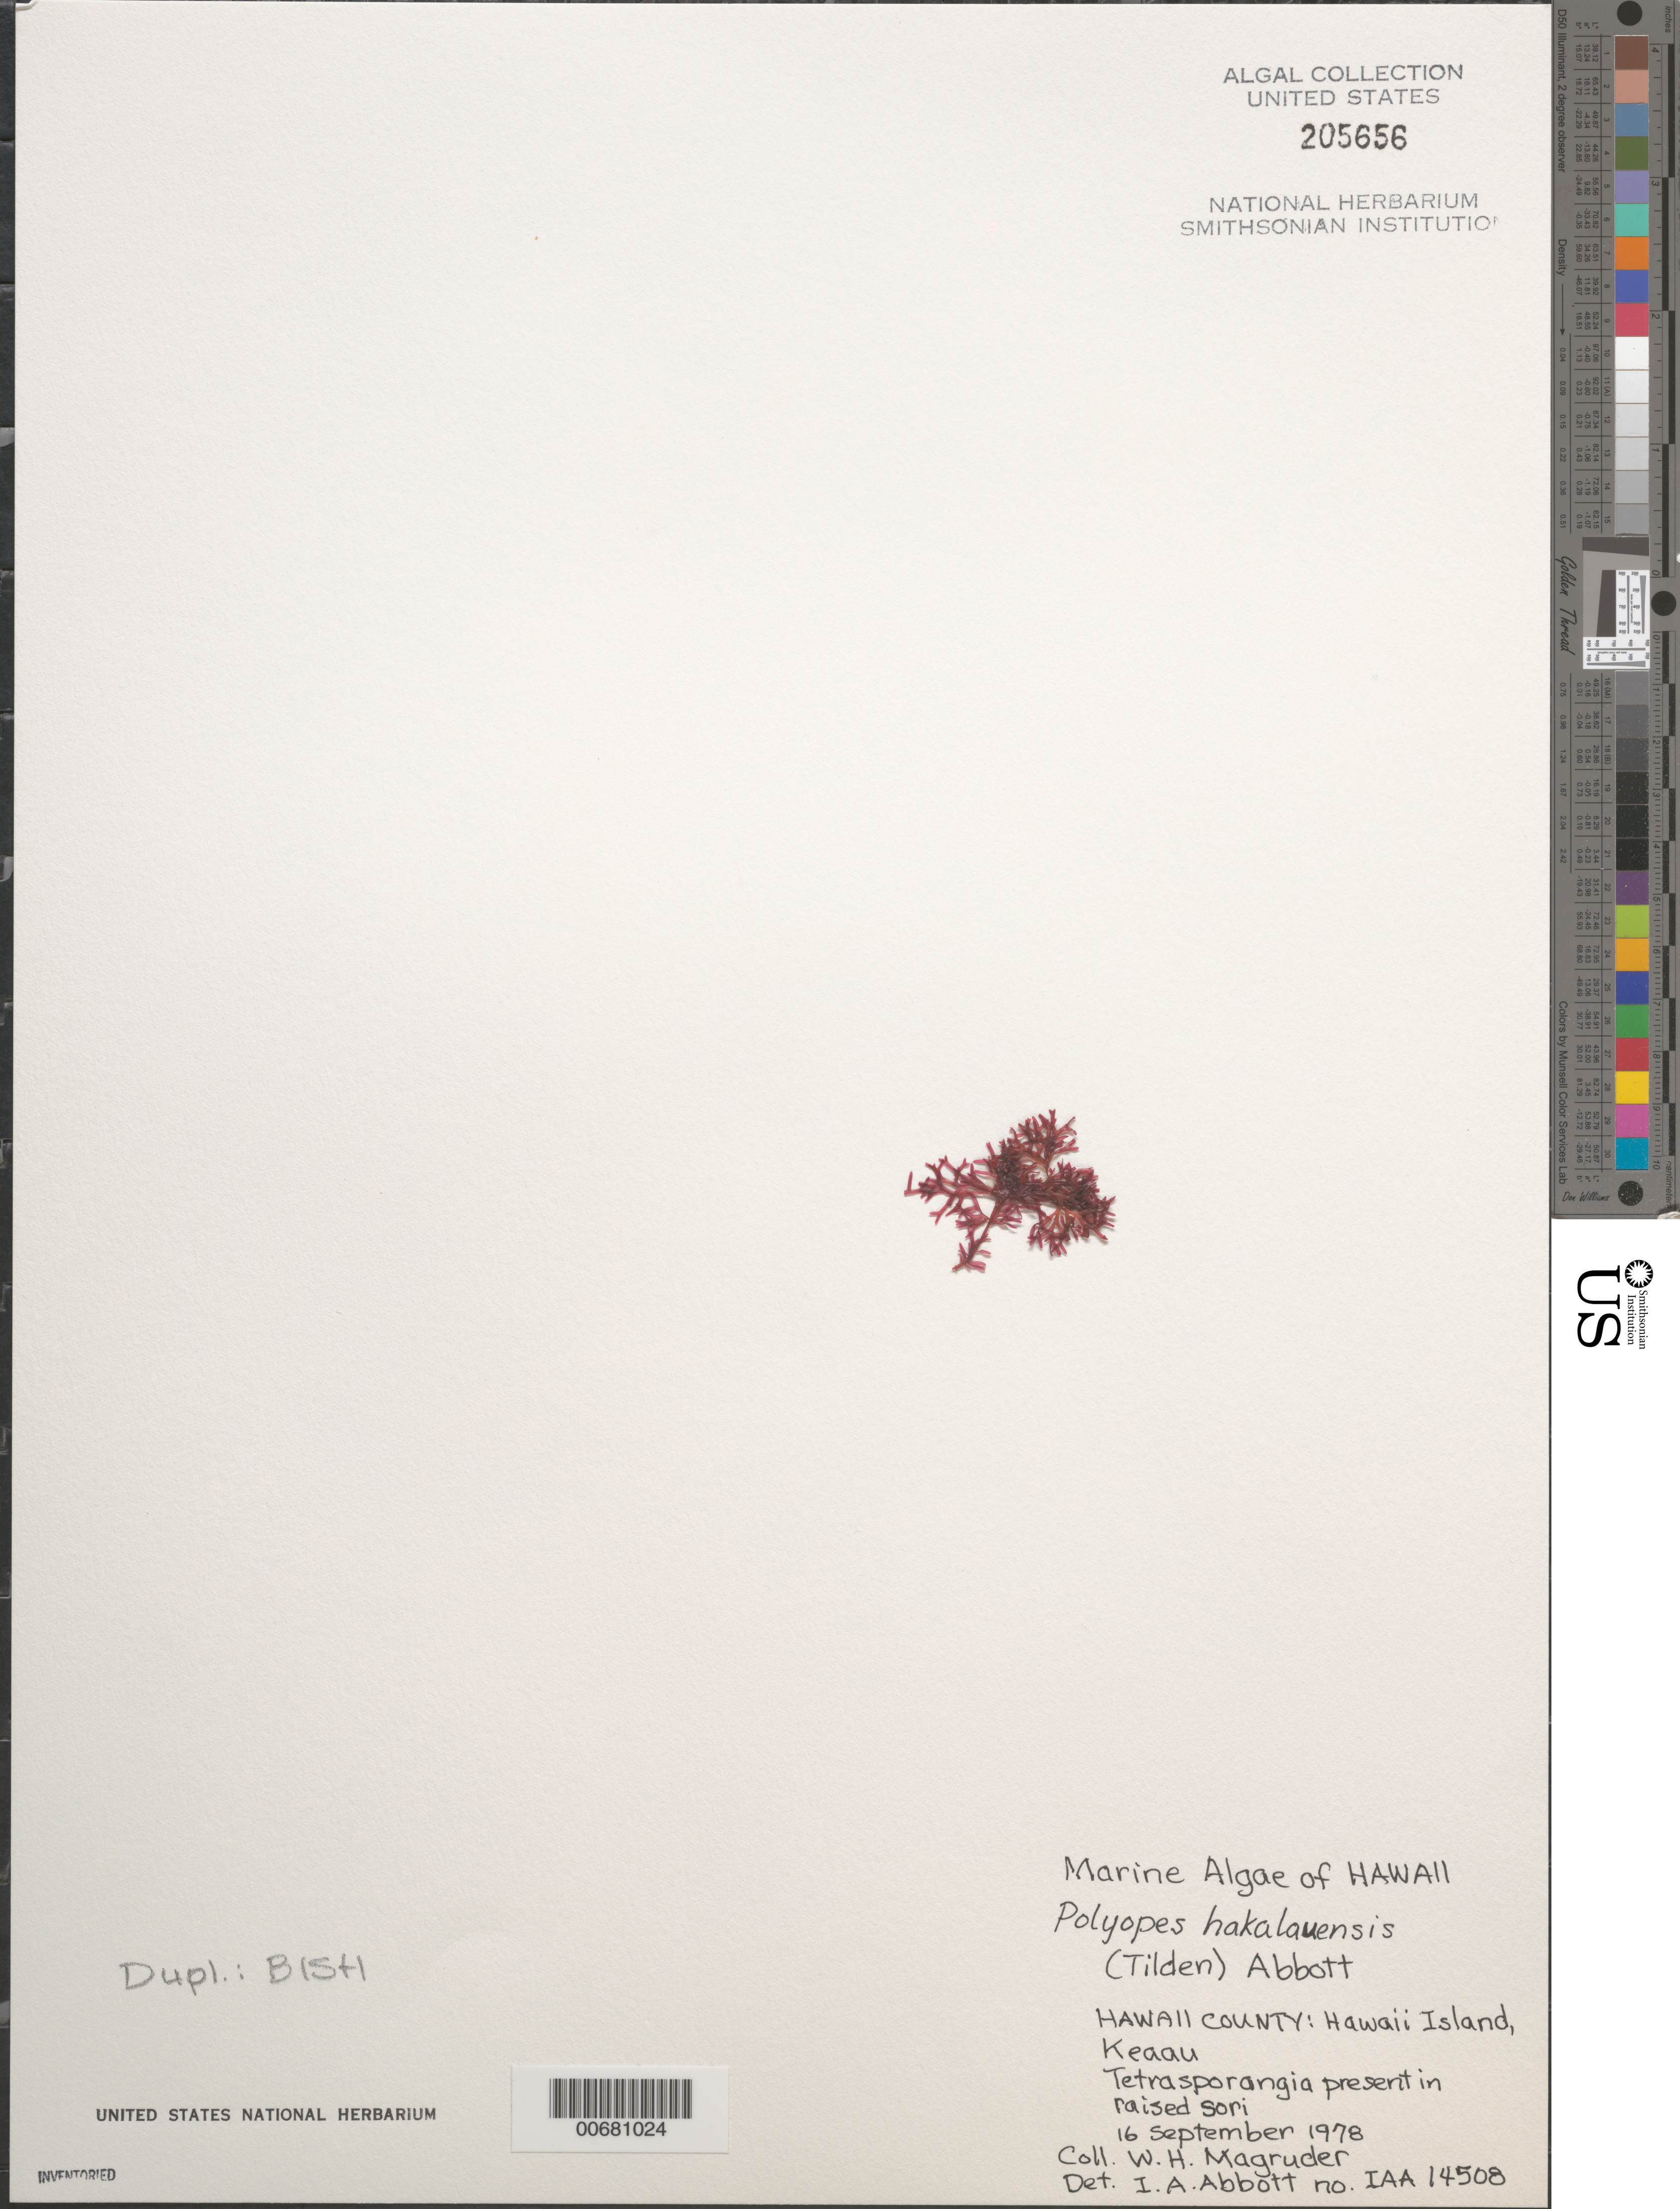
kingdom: Plantae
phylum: Rhodophyta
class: Florideophyceae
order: Halymeniales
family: Halymeniaceae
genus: Polyopes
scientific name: Polyopes hakalauensis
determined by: Abbott, Isabella A.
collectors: W. Magruder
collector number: IAA 14508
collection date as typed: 16 Sep 1978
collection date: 1978-09-16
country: United States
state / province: Hawaii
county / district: Hawaii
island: Hawaii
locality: Keaau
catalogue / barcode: US 205656